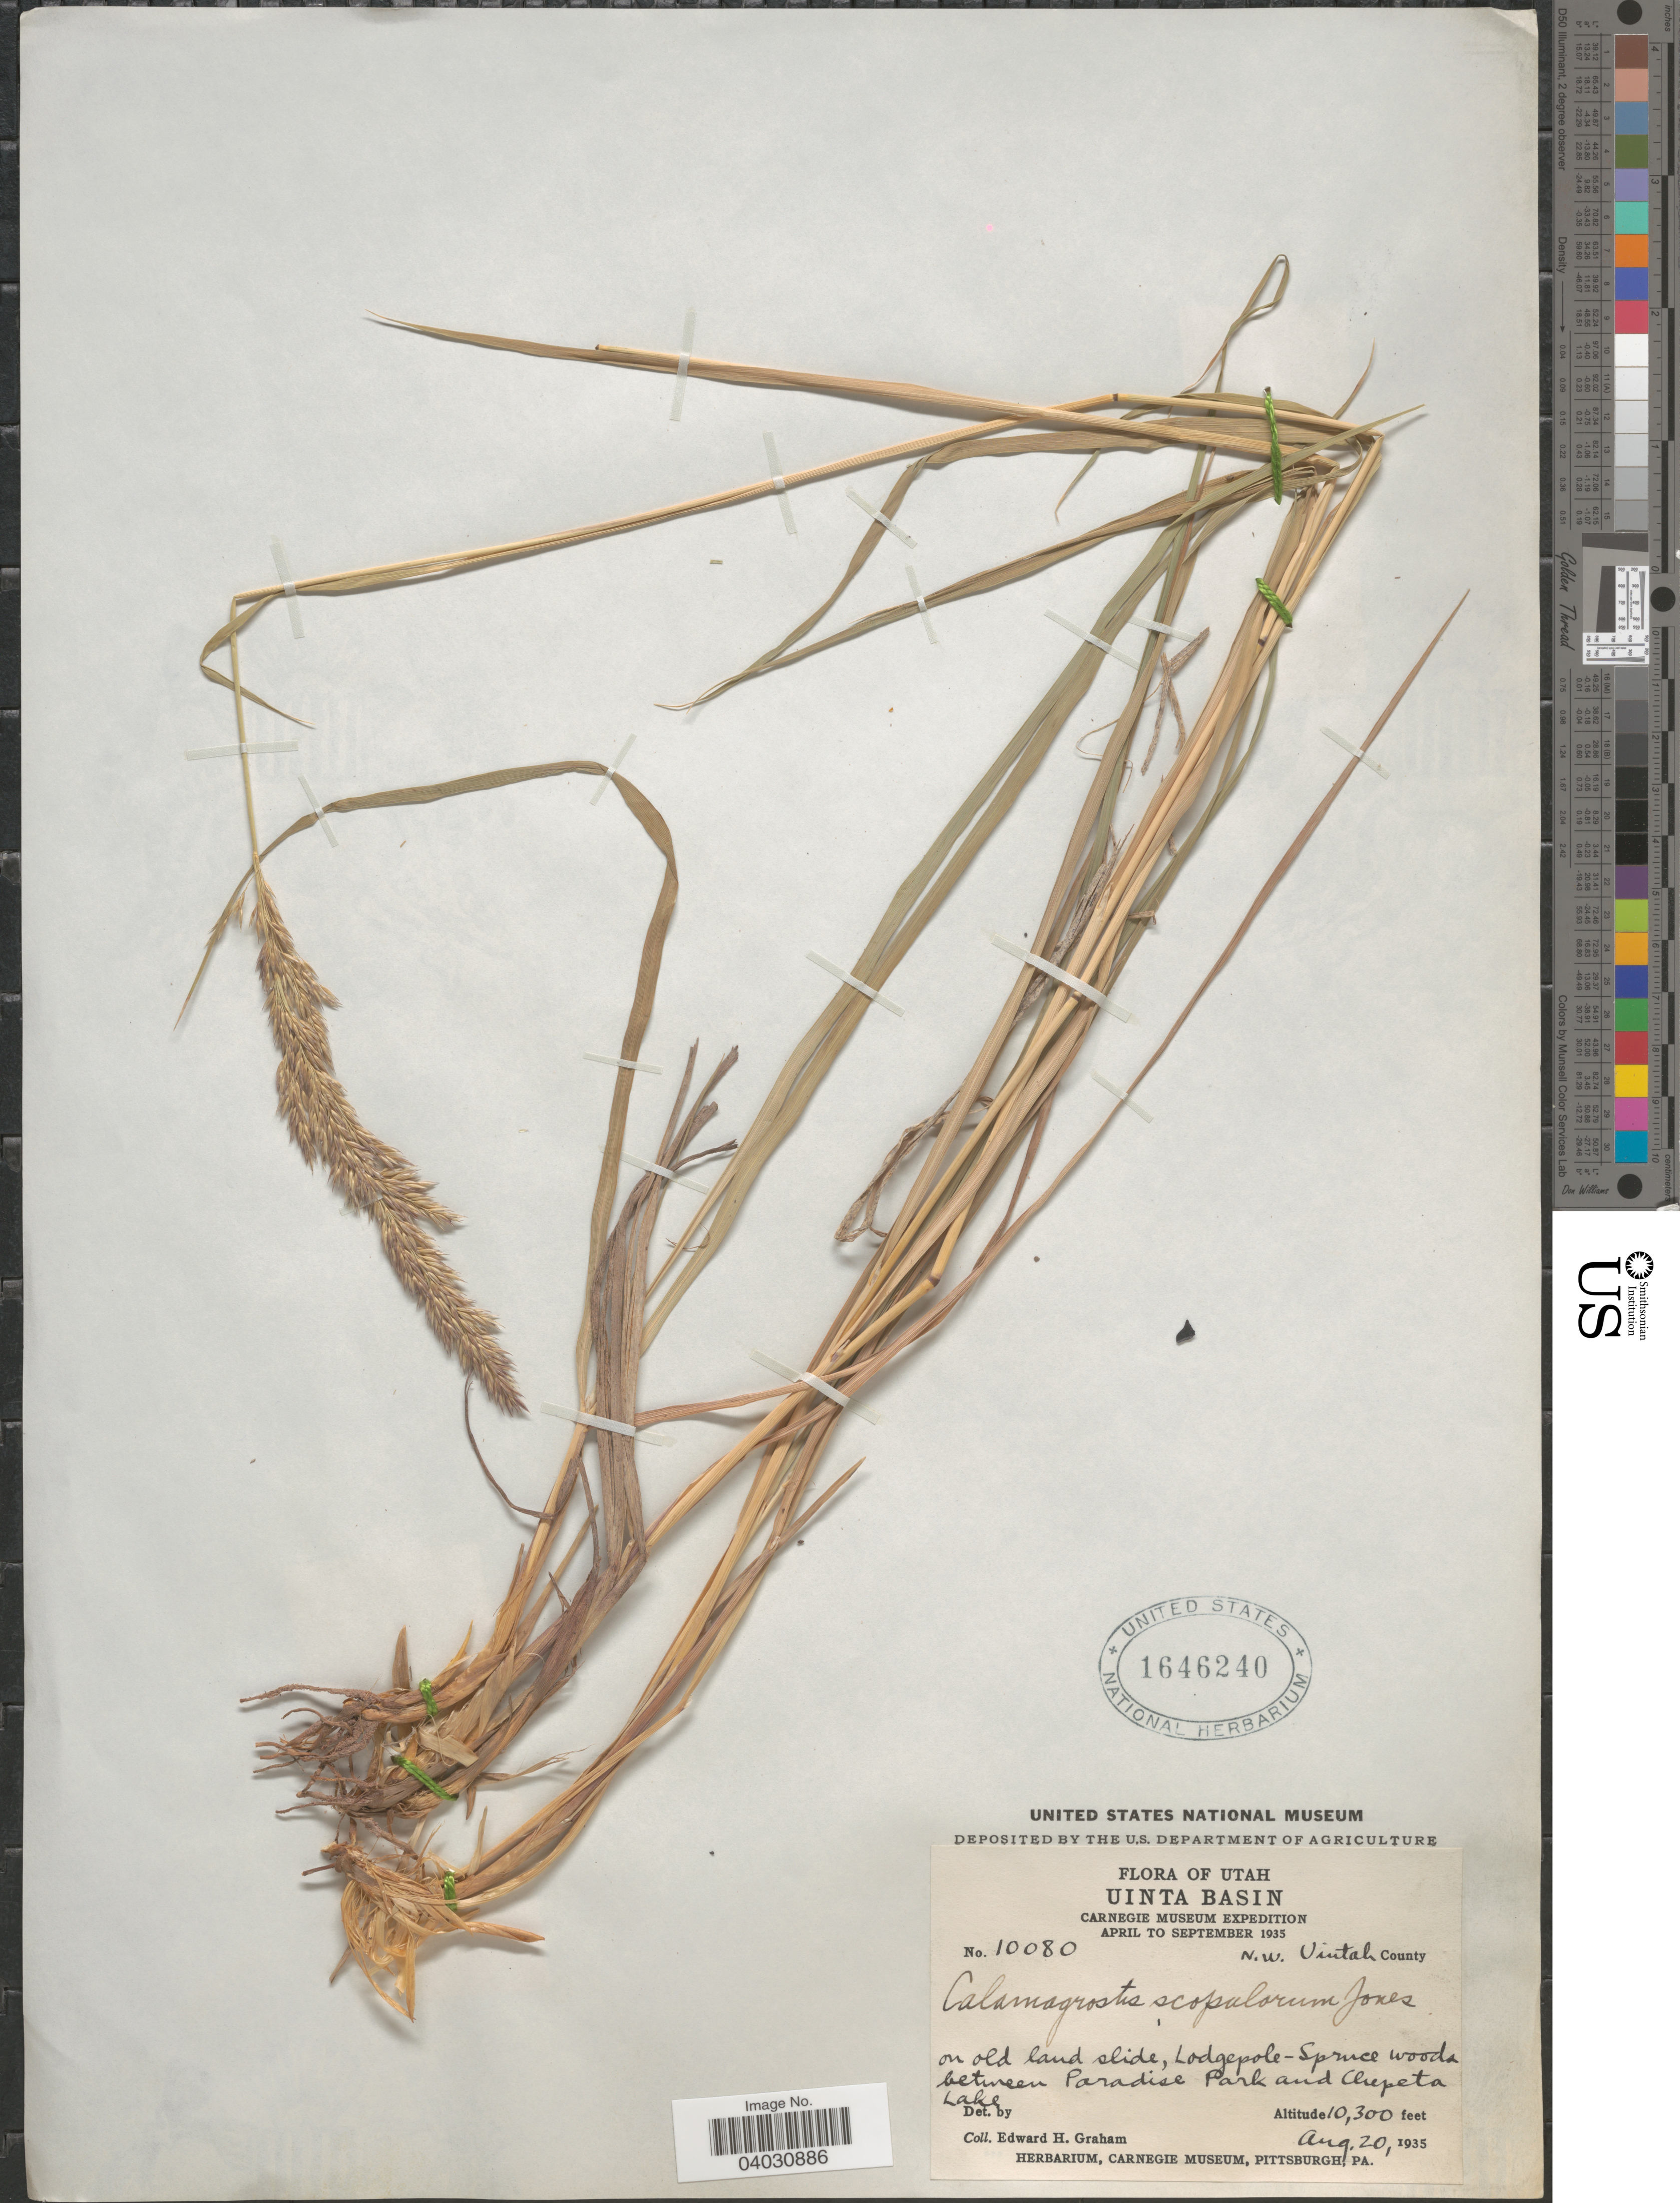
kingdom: Plantae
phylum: Tracheophyta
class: Liliopsida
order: Poales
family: Poaceae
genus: Calamagrostis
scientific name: Calamagrostis scopulorum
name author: M.E. Jones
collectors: E. H. Graham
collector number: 10080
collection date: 1935-08-20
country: United States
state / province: Utah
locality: Uinta Basin. N.W. Uintah County. On old land slide, Lodgepole-Spruce Woods between Paradise Park and Chepeta Lake.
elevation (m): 3139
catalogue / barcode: US 1646240